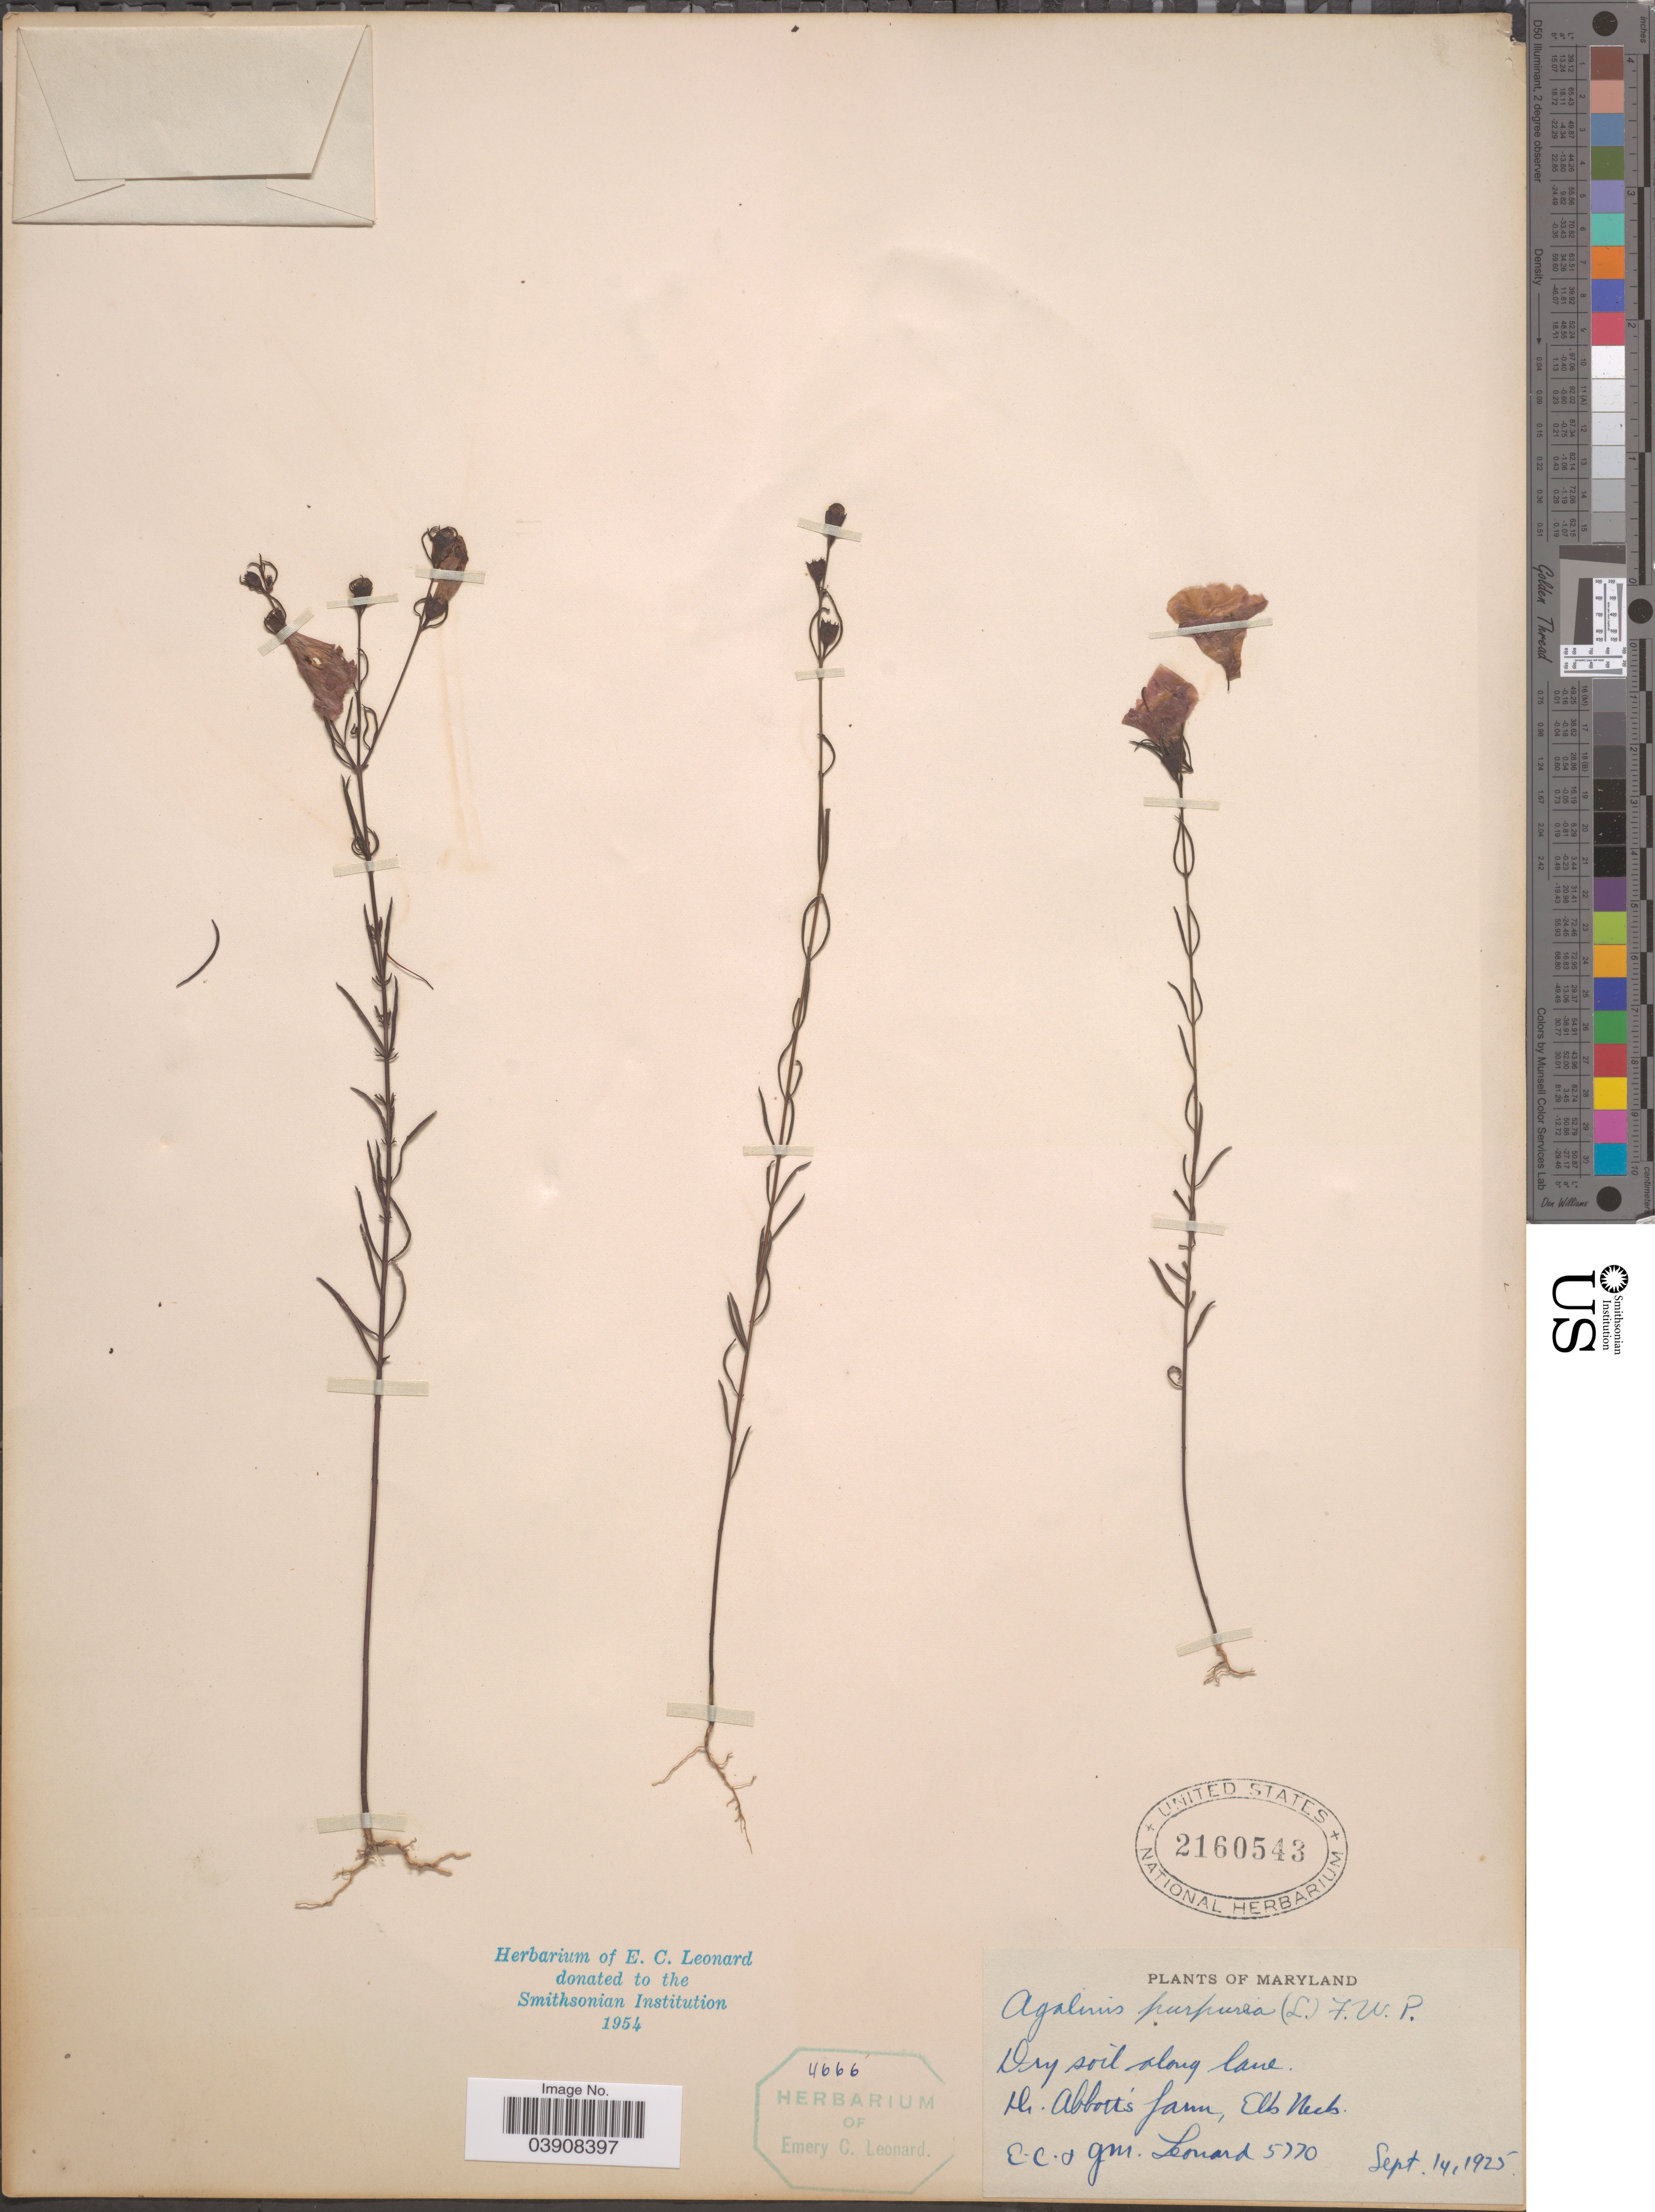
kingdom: Plantae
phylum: Tracheophyta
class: Magnoliopsida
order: Lamiales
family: Orobanchaceae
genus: Agalinis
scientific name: Agalinis purpurea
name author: (L.) Pennell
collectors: E. C. Leonard & G. M. Leonard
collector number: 5770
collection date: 1925-09-14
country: United States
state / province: Maryland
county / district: Cecil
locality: Dry soil along lane. Dr. Abbott's farm, Elk Neck.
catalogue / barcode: US 2160543